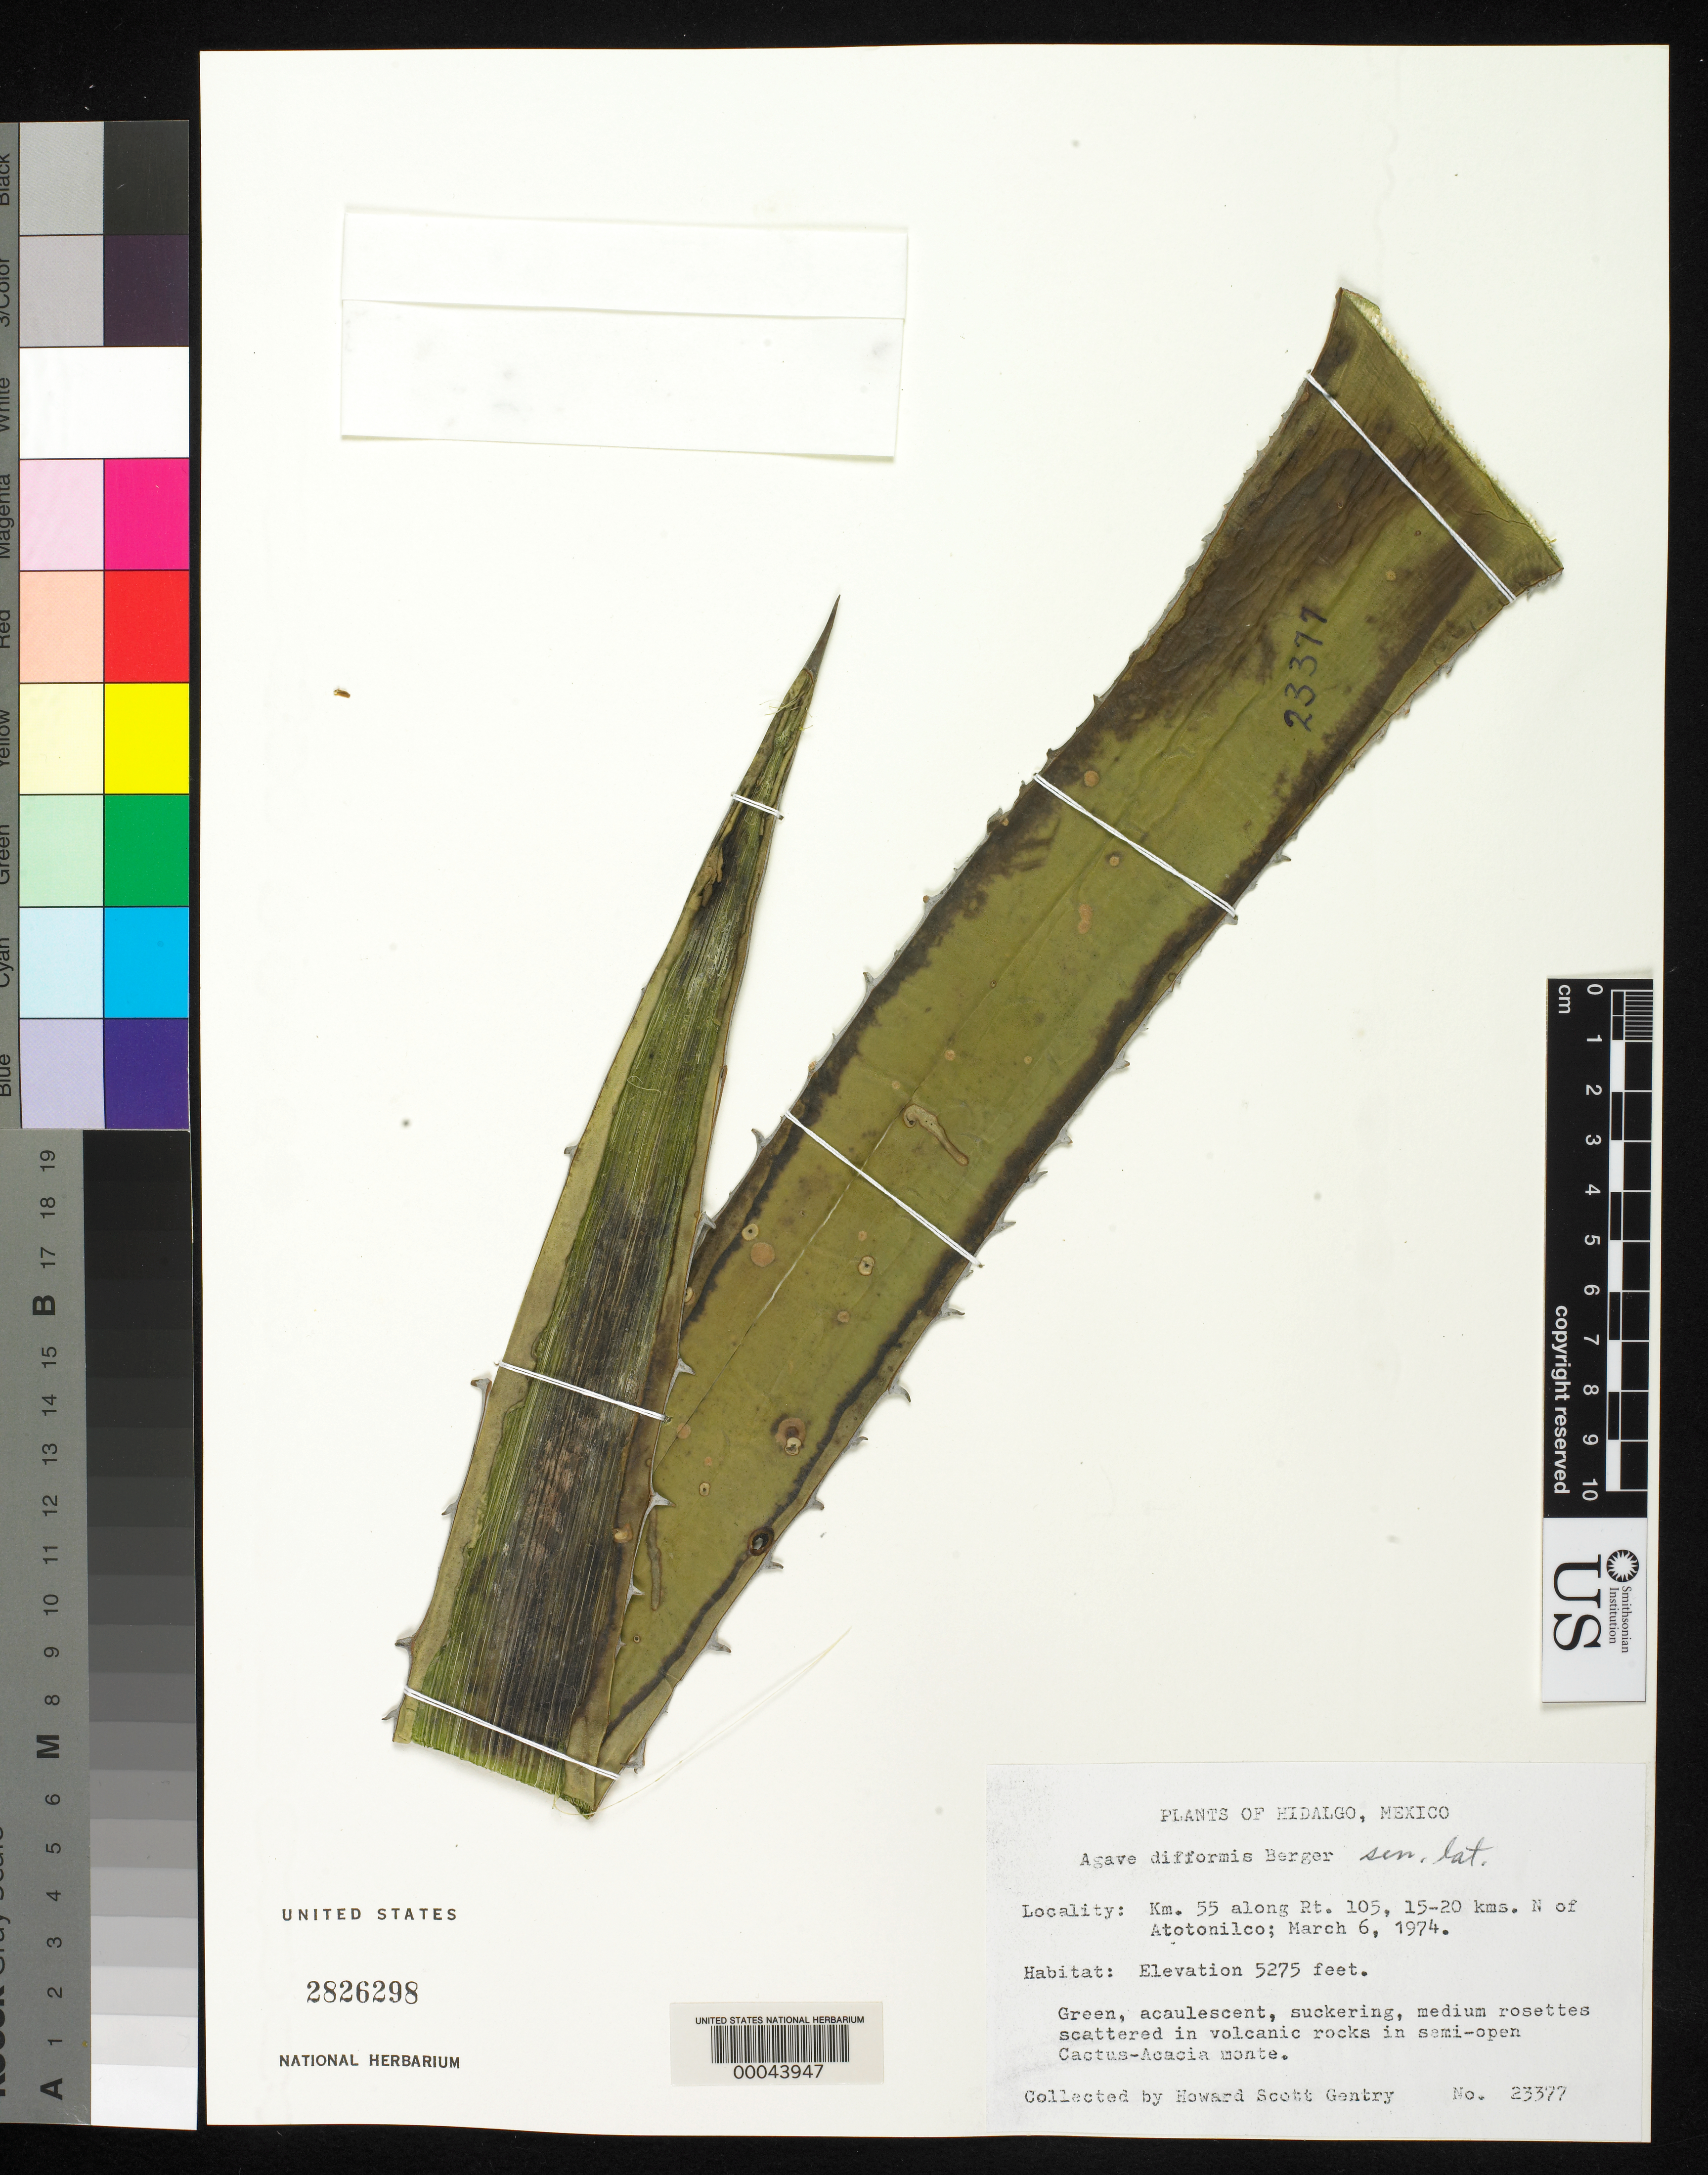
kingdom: Plantae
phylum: Tracheophyta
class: Liliopsida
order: Asparagales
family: Asparagaceae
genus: Agave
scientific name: Agave difformis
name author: A. Berger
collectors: H. S. Gentry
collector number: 23377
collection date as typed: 06 Mar 1974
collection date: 1974-03-06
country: Mexico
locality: Km 55 along rt 105, 15-20 kms N of atotonilco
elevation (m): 1608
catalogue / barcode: US 2826298